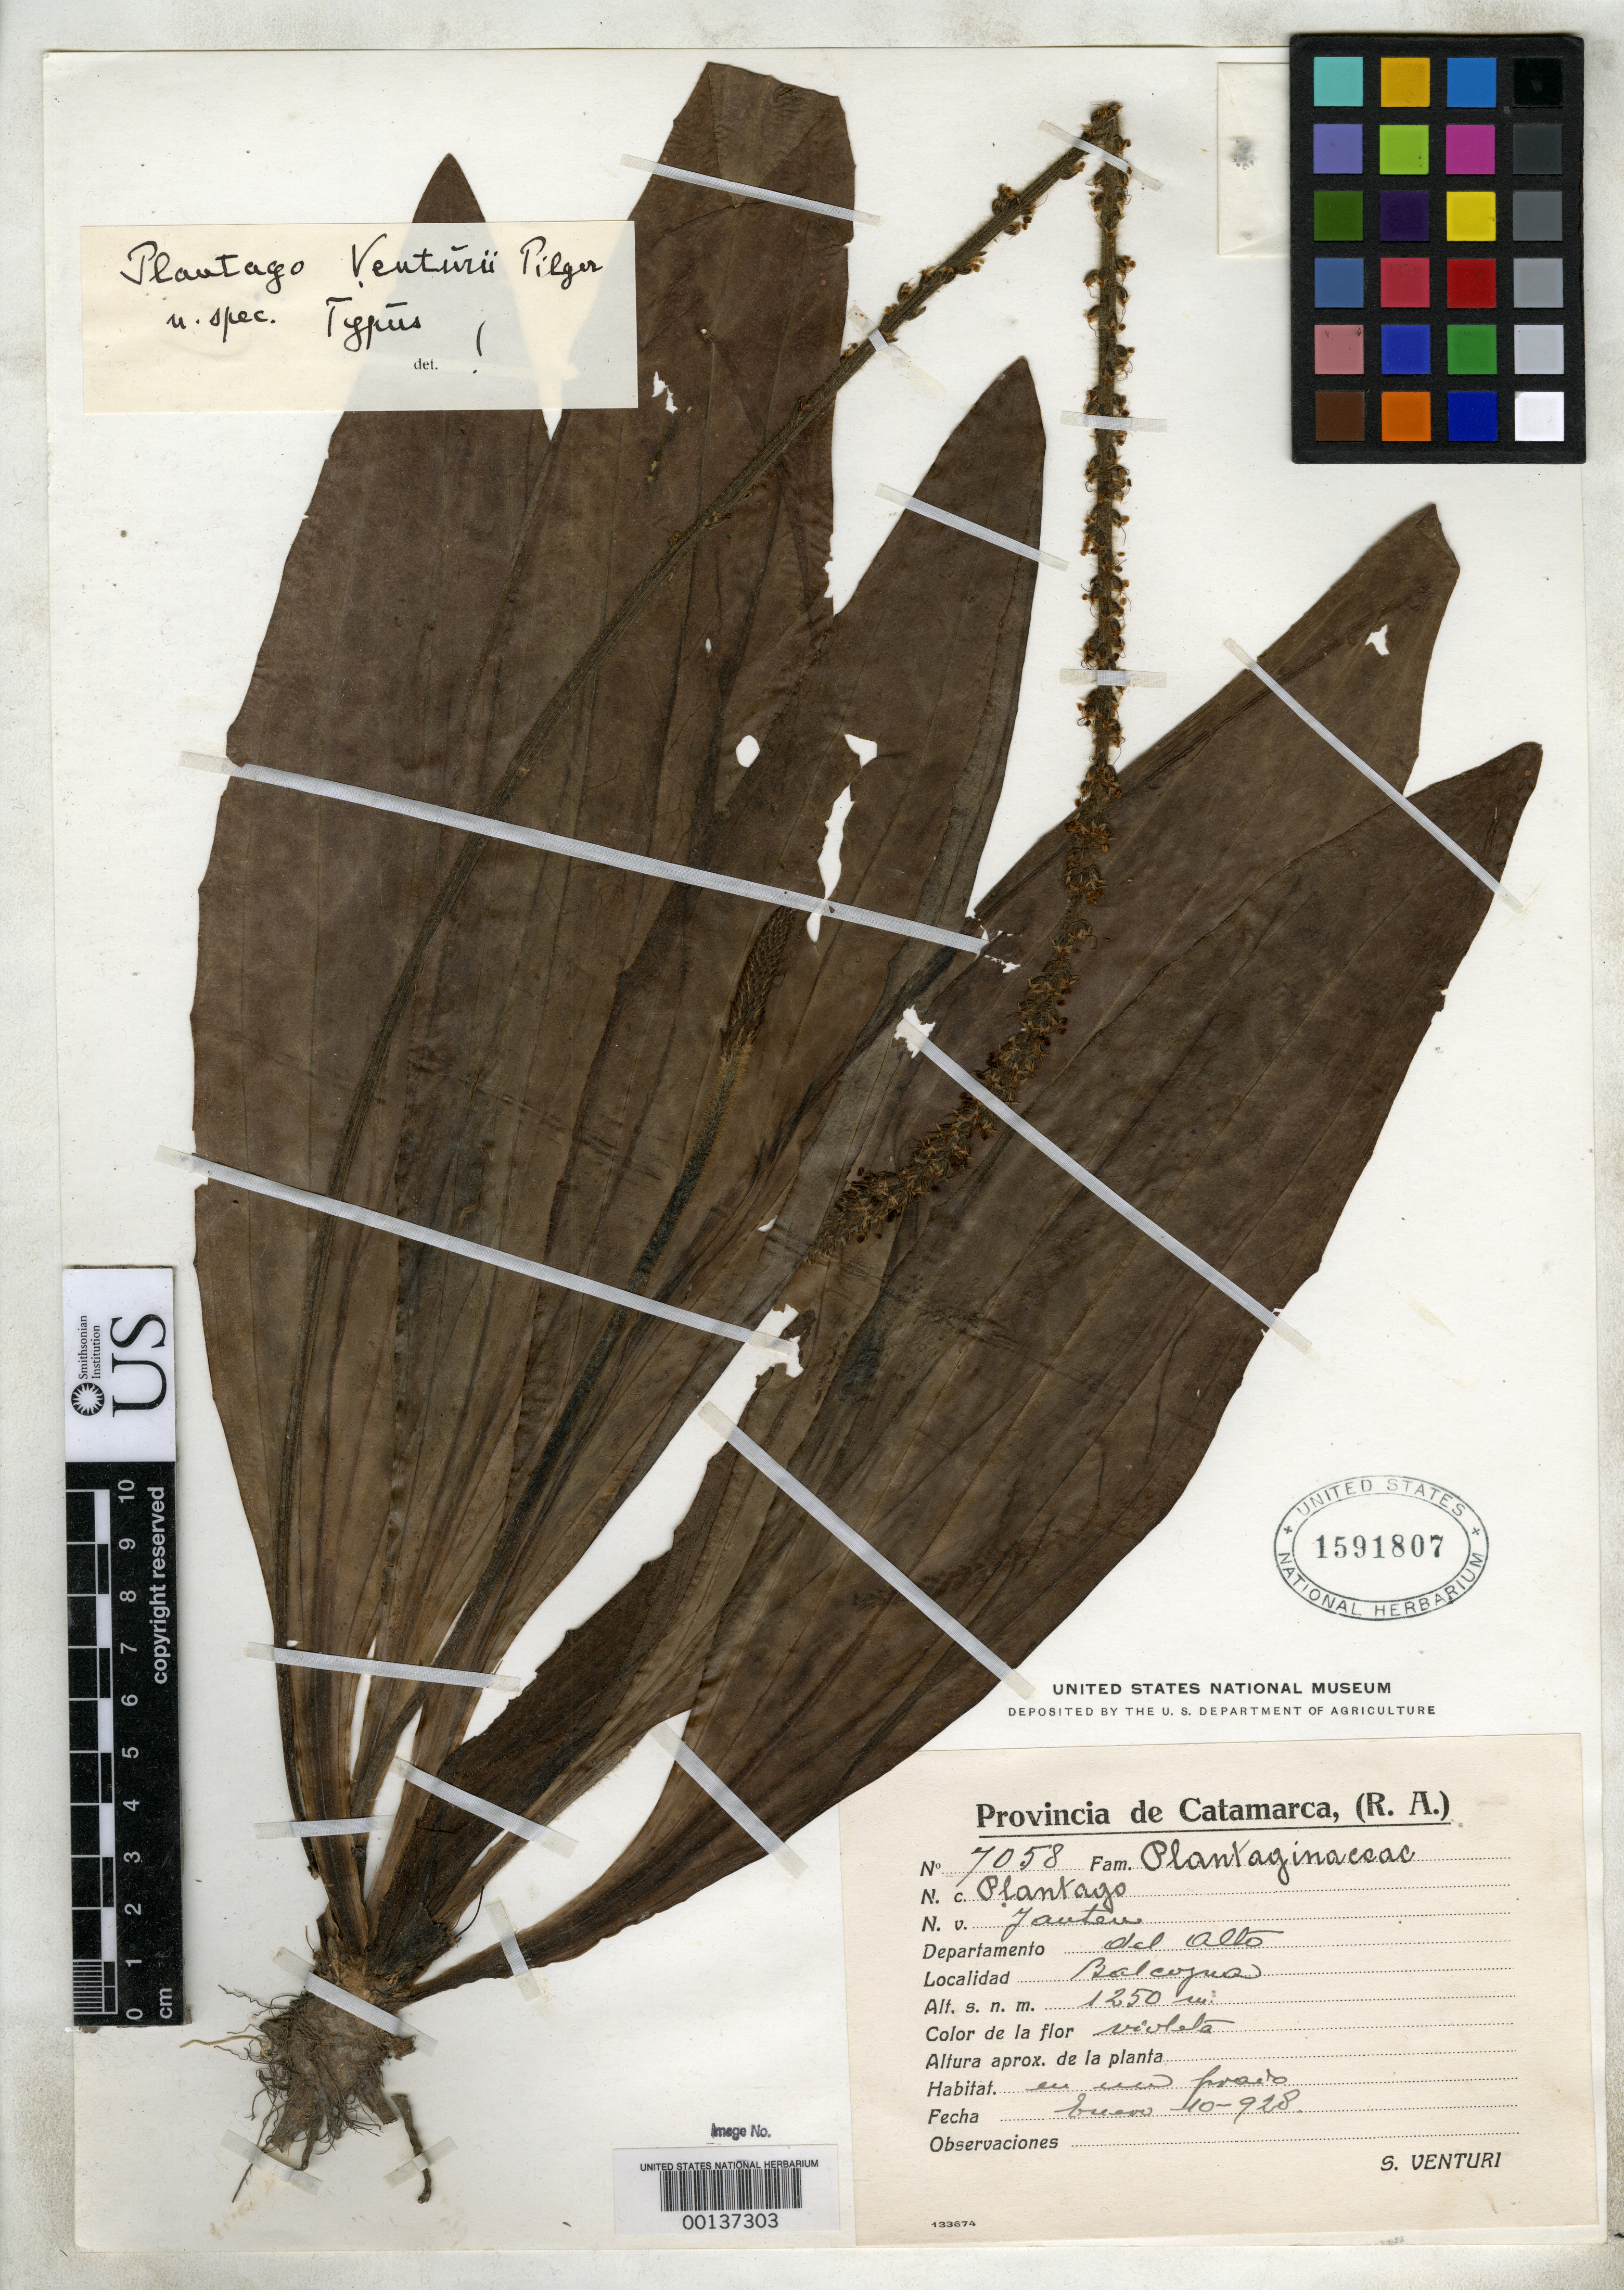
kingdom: Plantae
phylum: Tracheophyta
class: Magnoliopsida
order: Lamiales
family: Plantaginaceae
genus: Plantago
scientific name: Plantago venturii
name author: Pilg. in Engl.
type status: Holotype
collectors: S. Venturi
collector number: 7058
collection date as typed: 10 Jan 1928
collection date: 1928-01-10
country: Argentina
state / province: Catamarca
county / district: Alto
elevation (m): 1250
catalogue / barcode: US 1591807